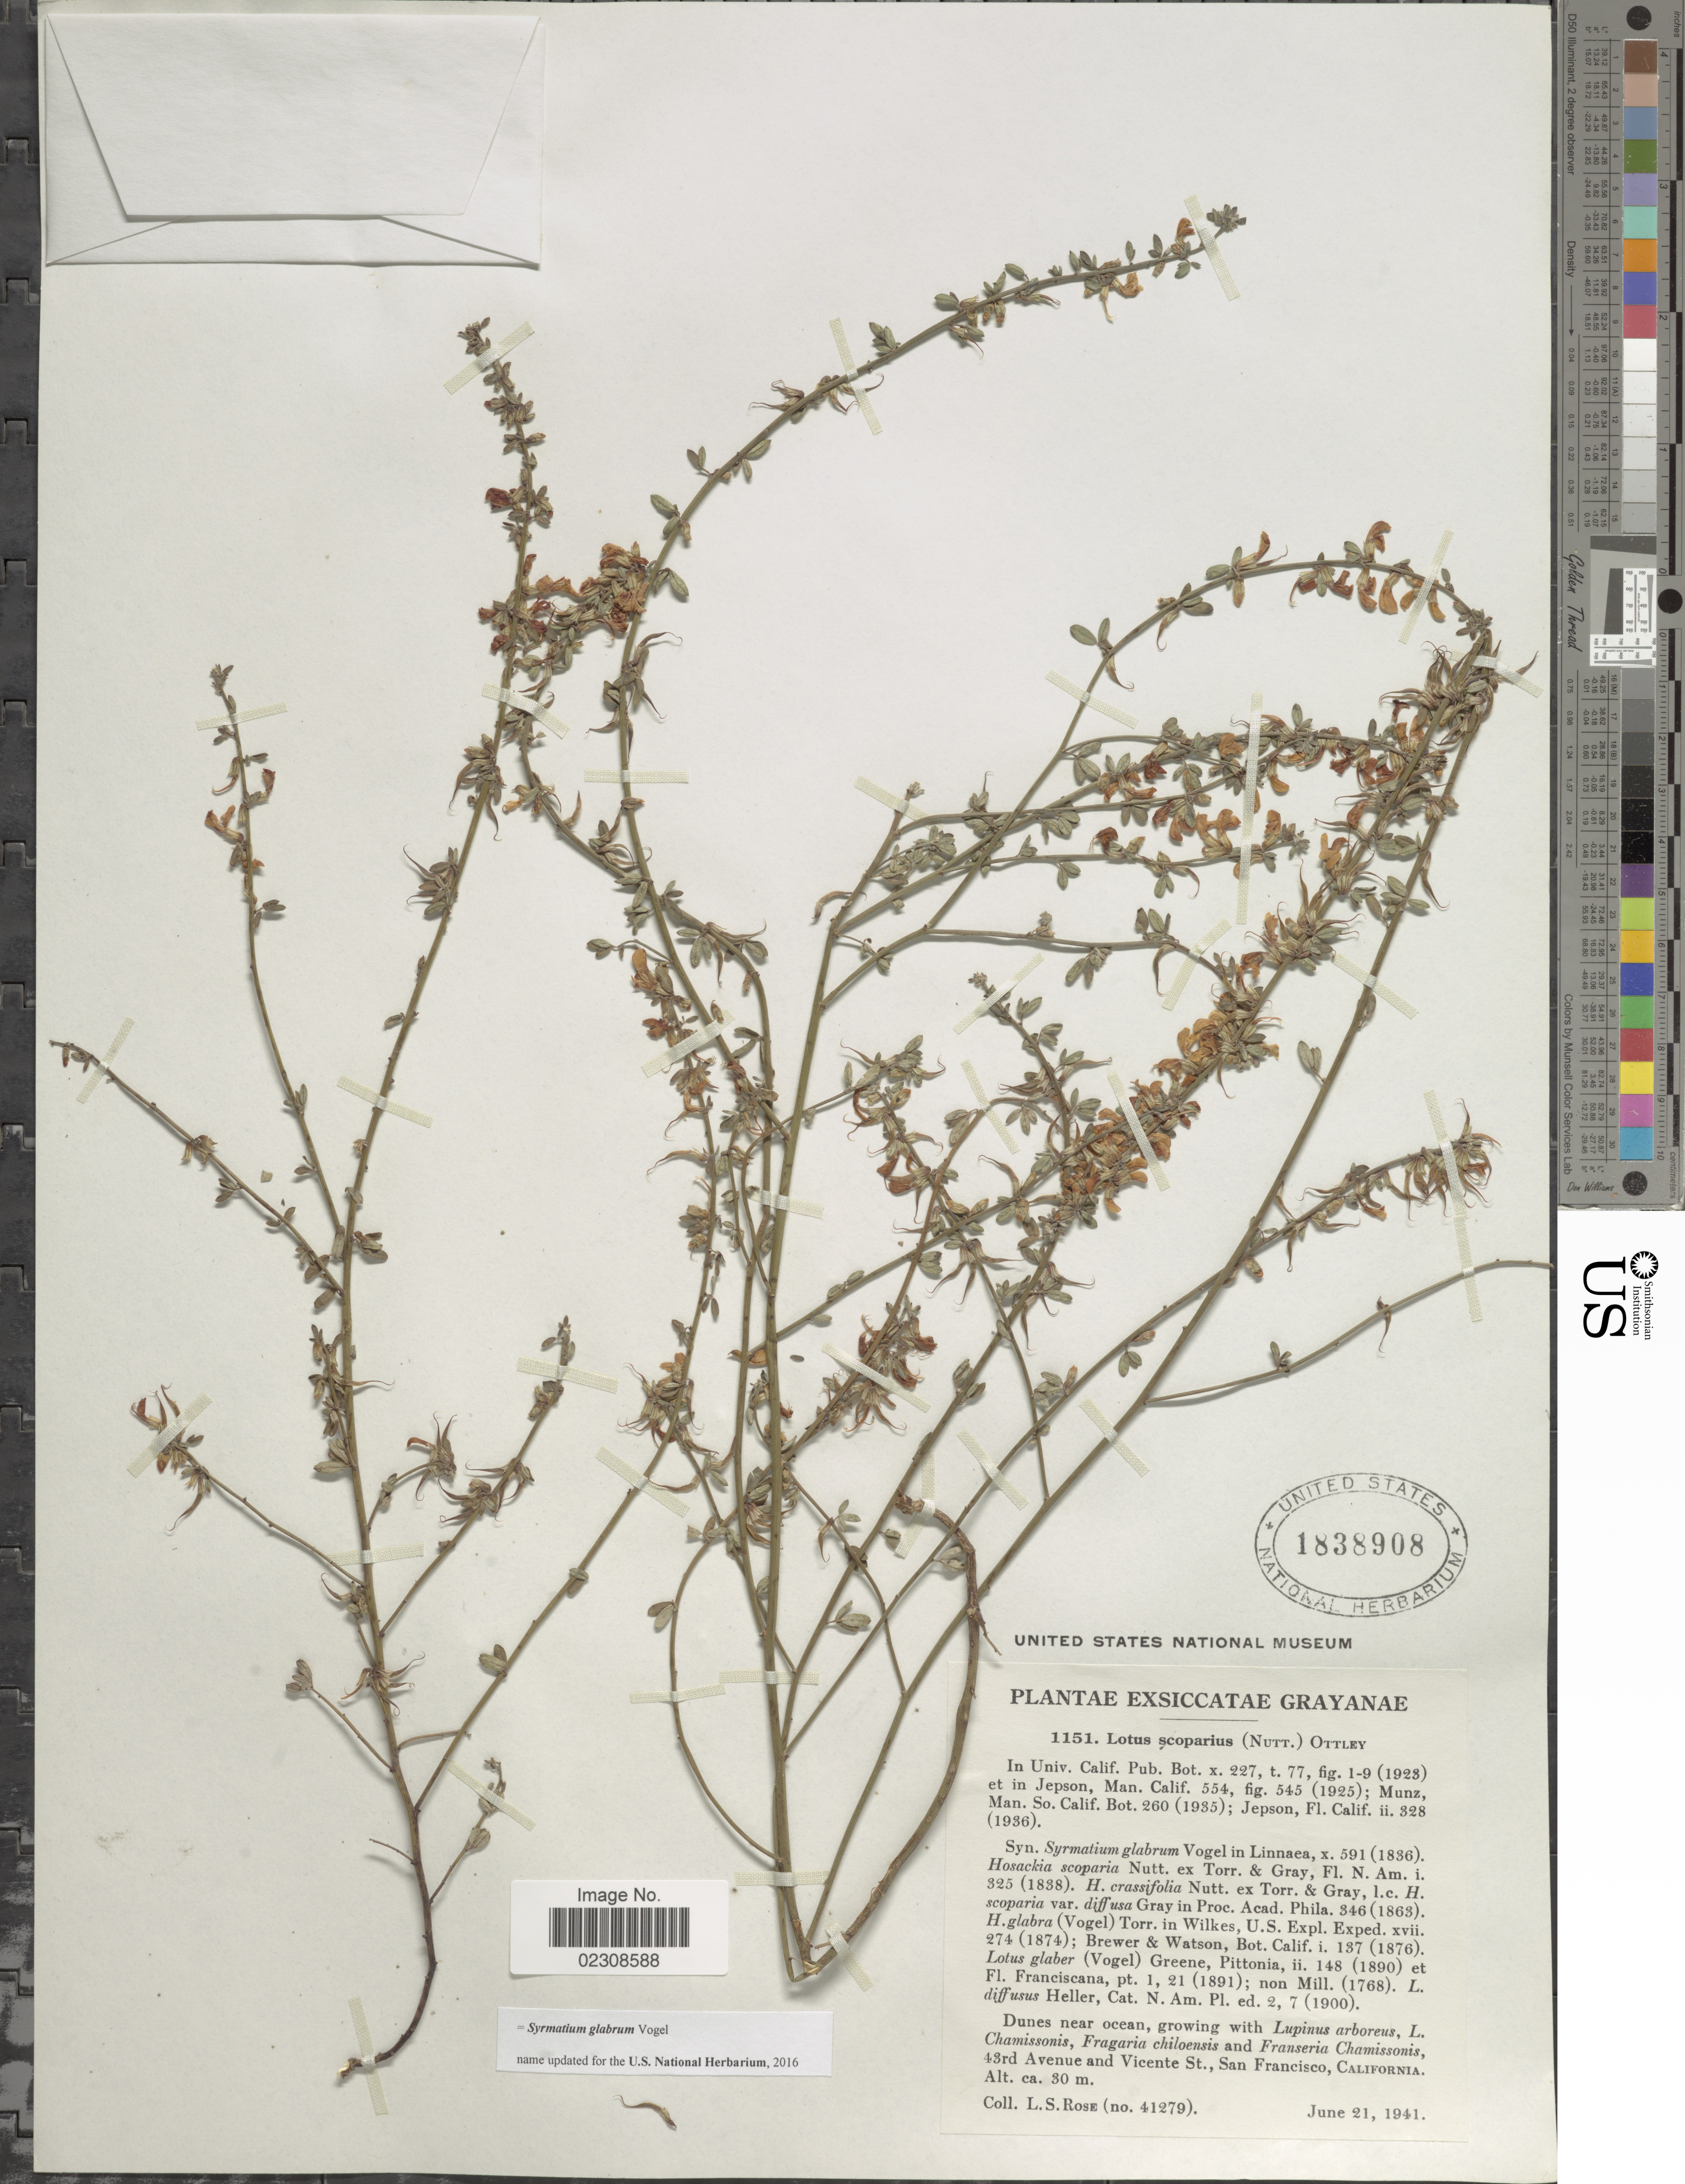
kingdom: Plantae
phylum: Tracheophyta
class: Magnoliopsida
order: Fabales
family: Fabaceae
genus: Syrmatium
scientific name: Syrmatium glabrum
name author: Vogel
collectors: L. S. Rose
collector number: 41279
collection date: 1941-06-21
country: United States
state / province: California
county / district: San Francisco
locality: Grayanae. 43rd Avenue and Vicente St., San Francisco.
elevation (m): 30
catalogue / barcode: US 1838908